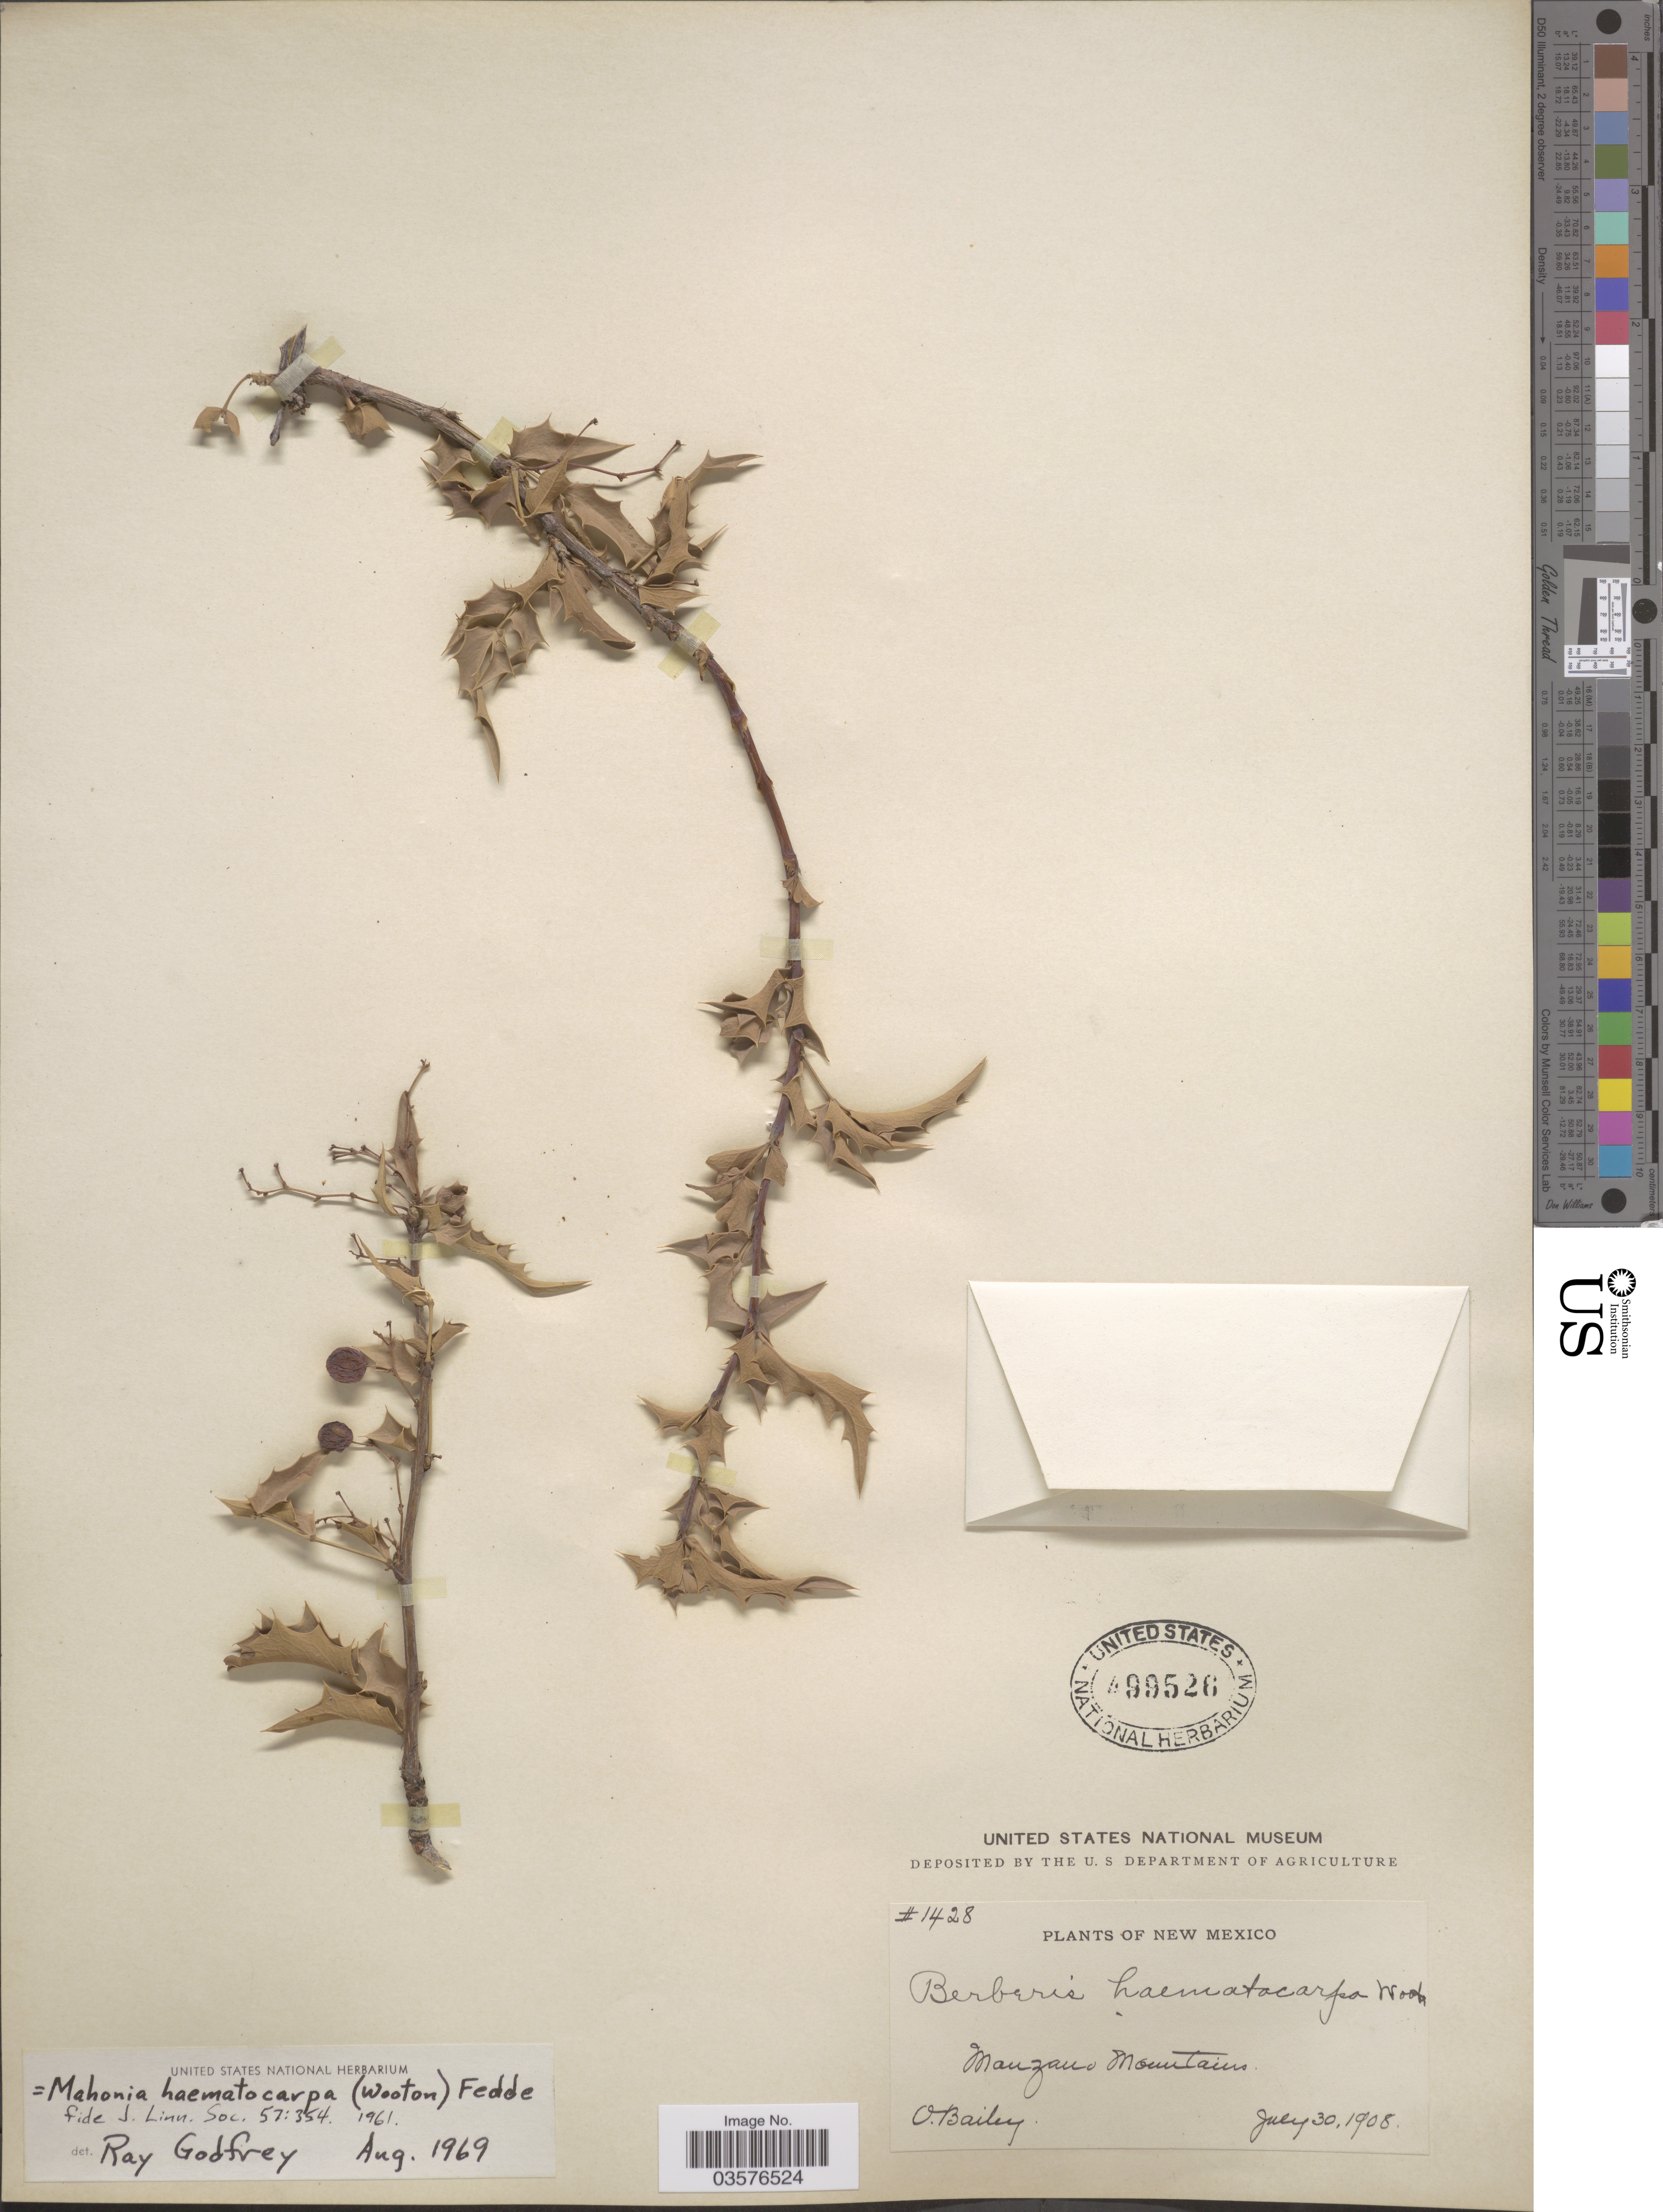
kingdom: Plantae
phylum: Tracheophyta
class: Magnoliopsida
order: Ranunculales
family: Berberidaceae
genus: Mahonia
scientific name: Mahonia haematocarpa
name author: (Wooton) Fedde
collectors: O. Bailey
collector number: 1428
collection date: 1908-07-30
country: United States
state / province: New Mexico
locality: Manzano Mountains.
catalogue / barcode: US 499526